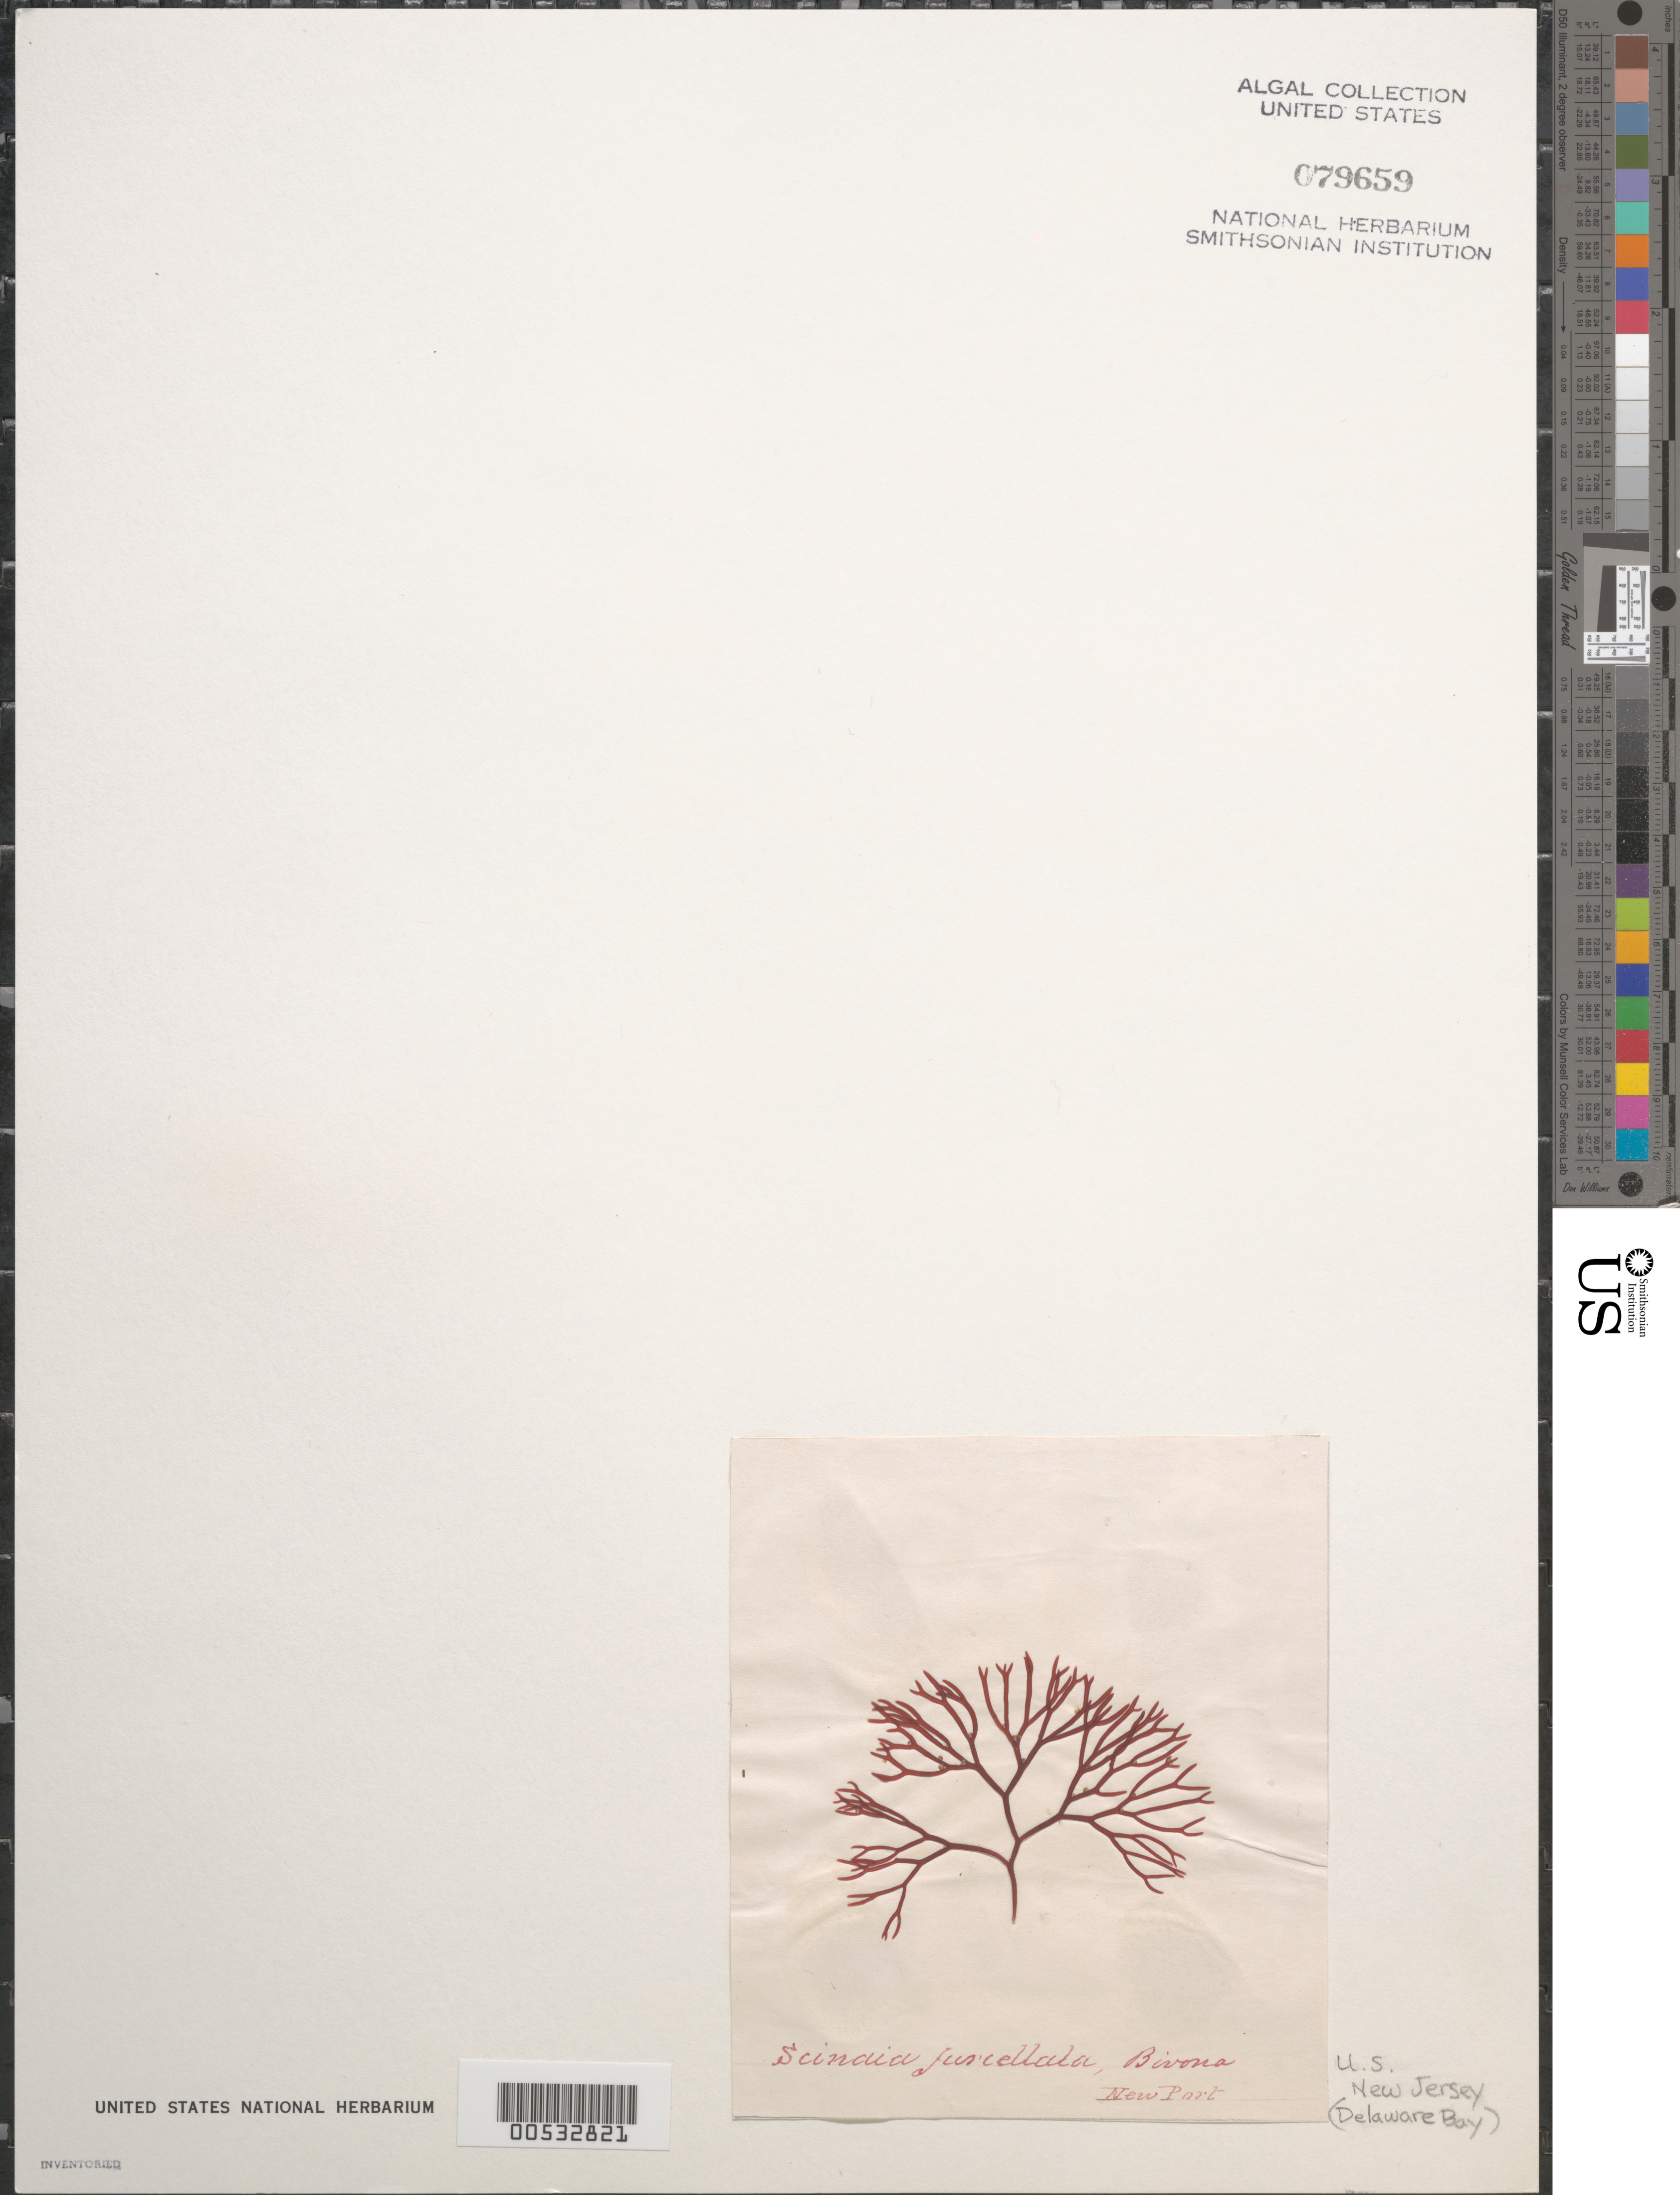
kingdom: Plantae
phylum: Rhodophyta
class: Florideophyceae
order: Nemaliales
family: Scinaiaceae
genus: Scinaia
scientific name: Scinaia furcellata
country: United States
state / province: New Jersey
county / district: Cumberland County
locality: Newport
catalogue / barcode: US 79659